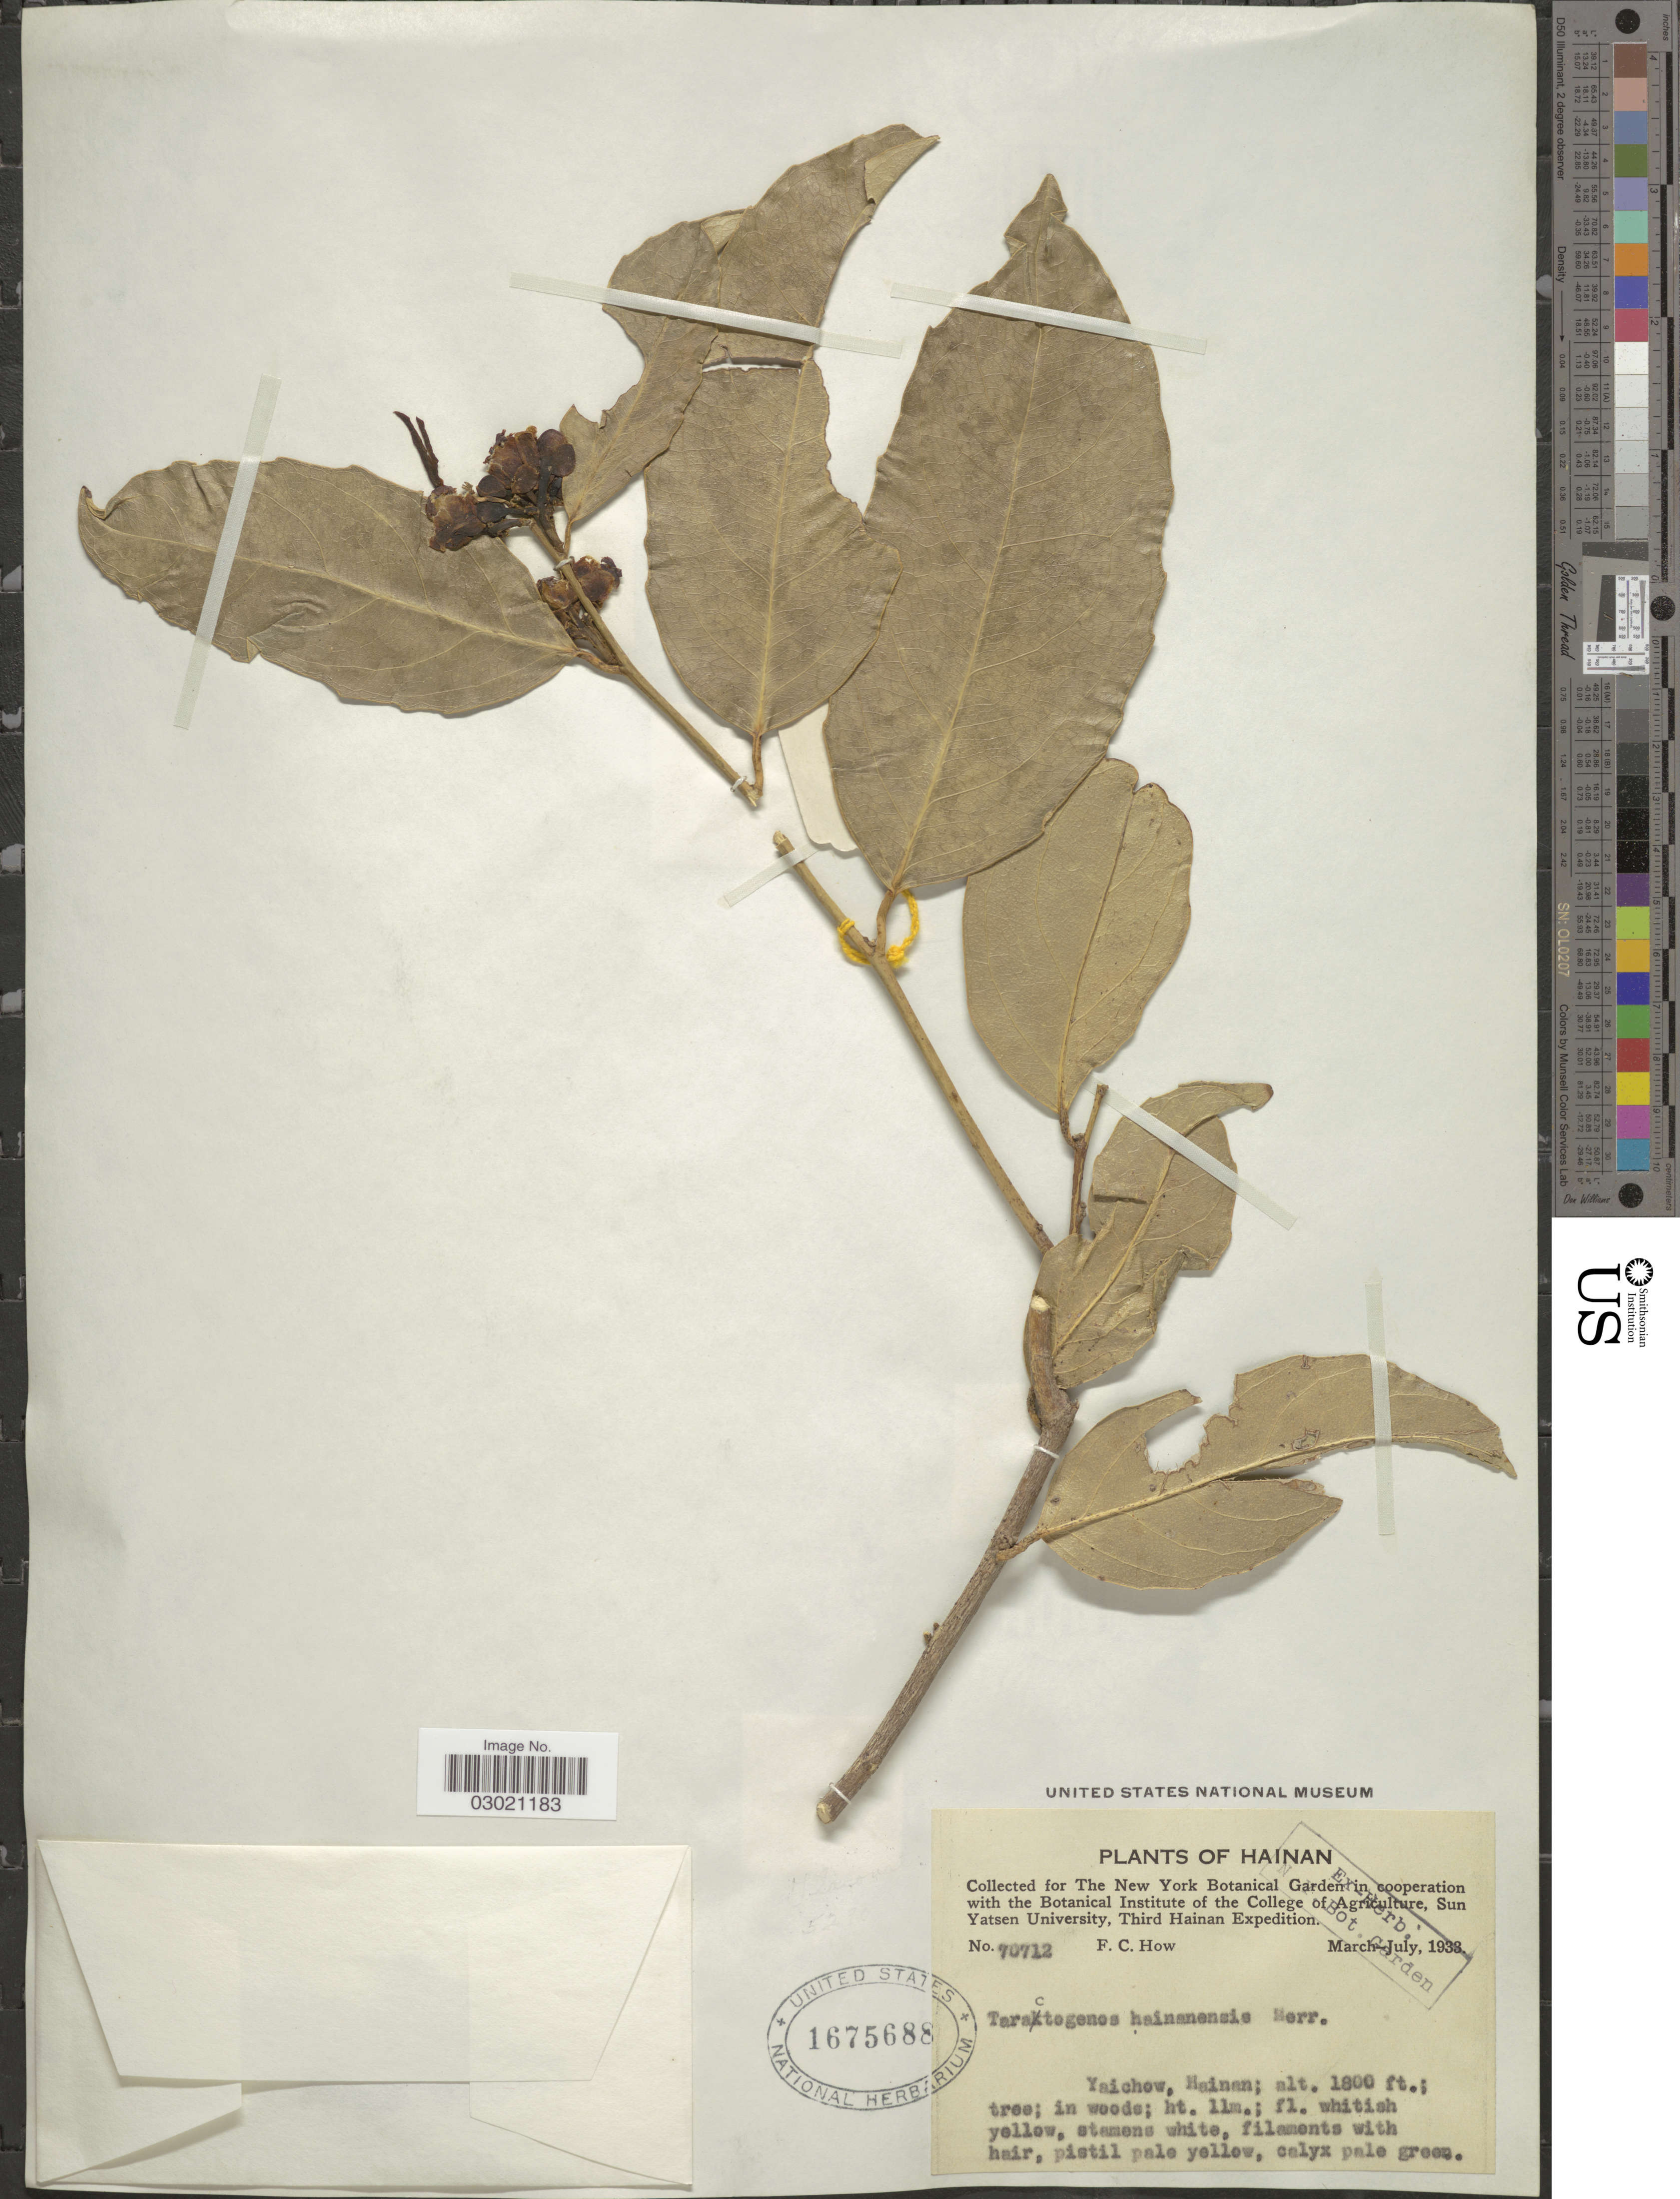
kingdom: Plantae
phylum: Tracheophyta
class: Magnoliopsida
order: Malpighiales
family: Achariaceae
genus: Hydnocarpus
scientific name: Hydnocarpus hainanensis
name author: (Merr.) Sleumer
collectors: F. C. How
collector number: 70712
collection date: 1933-03/1933-07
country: China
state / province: Hainan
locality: Yaichow, Hainan.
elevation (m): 549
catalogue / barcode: US 1675688